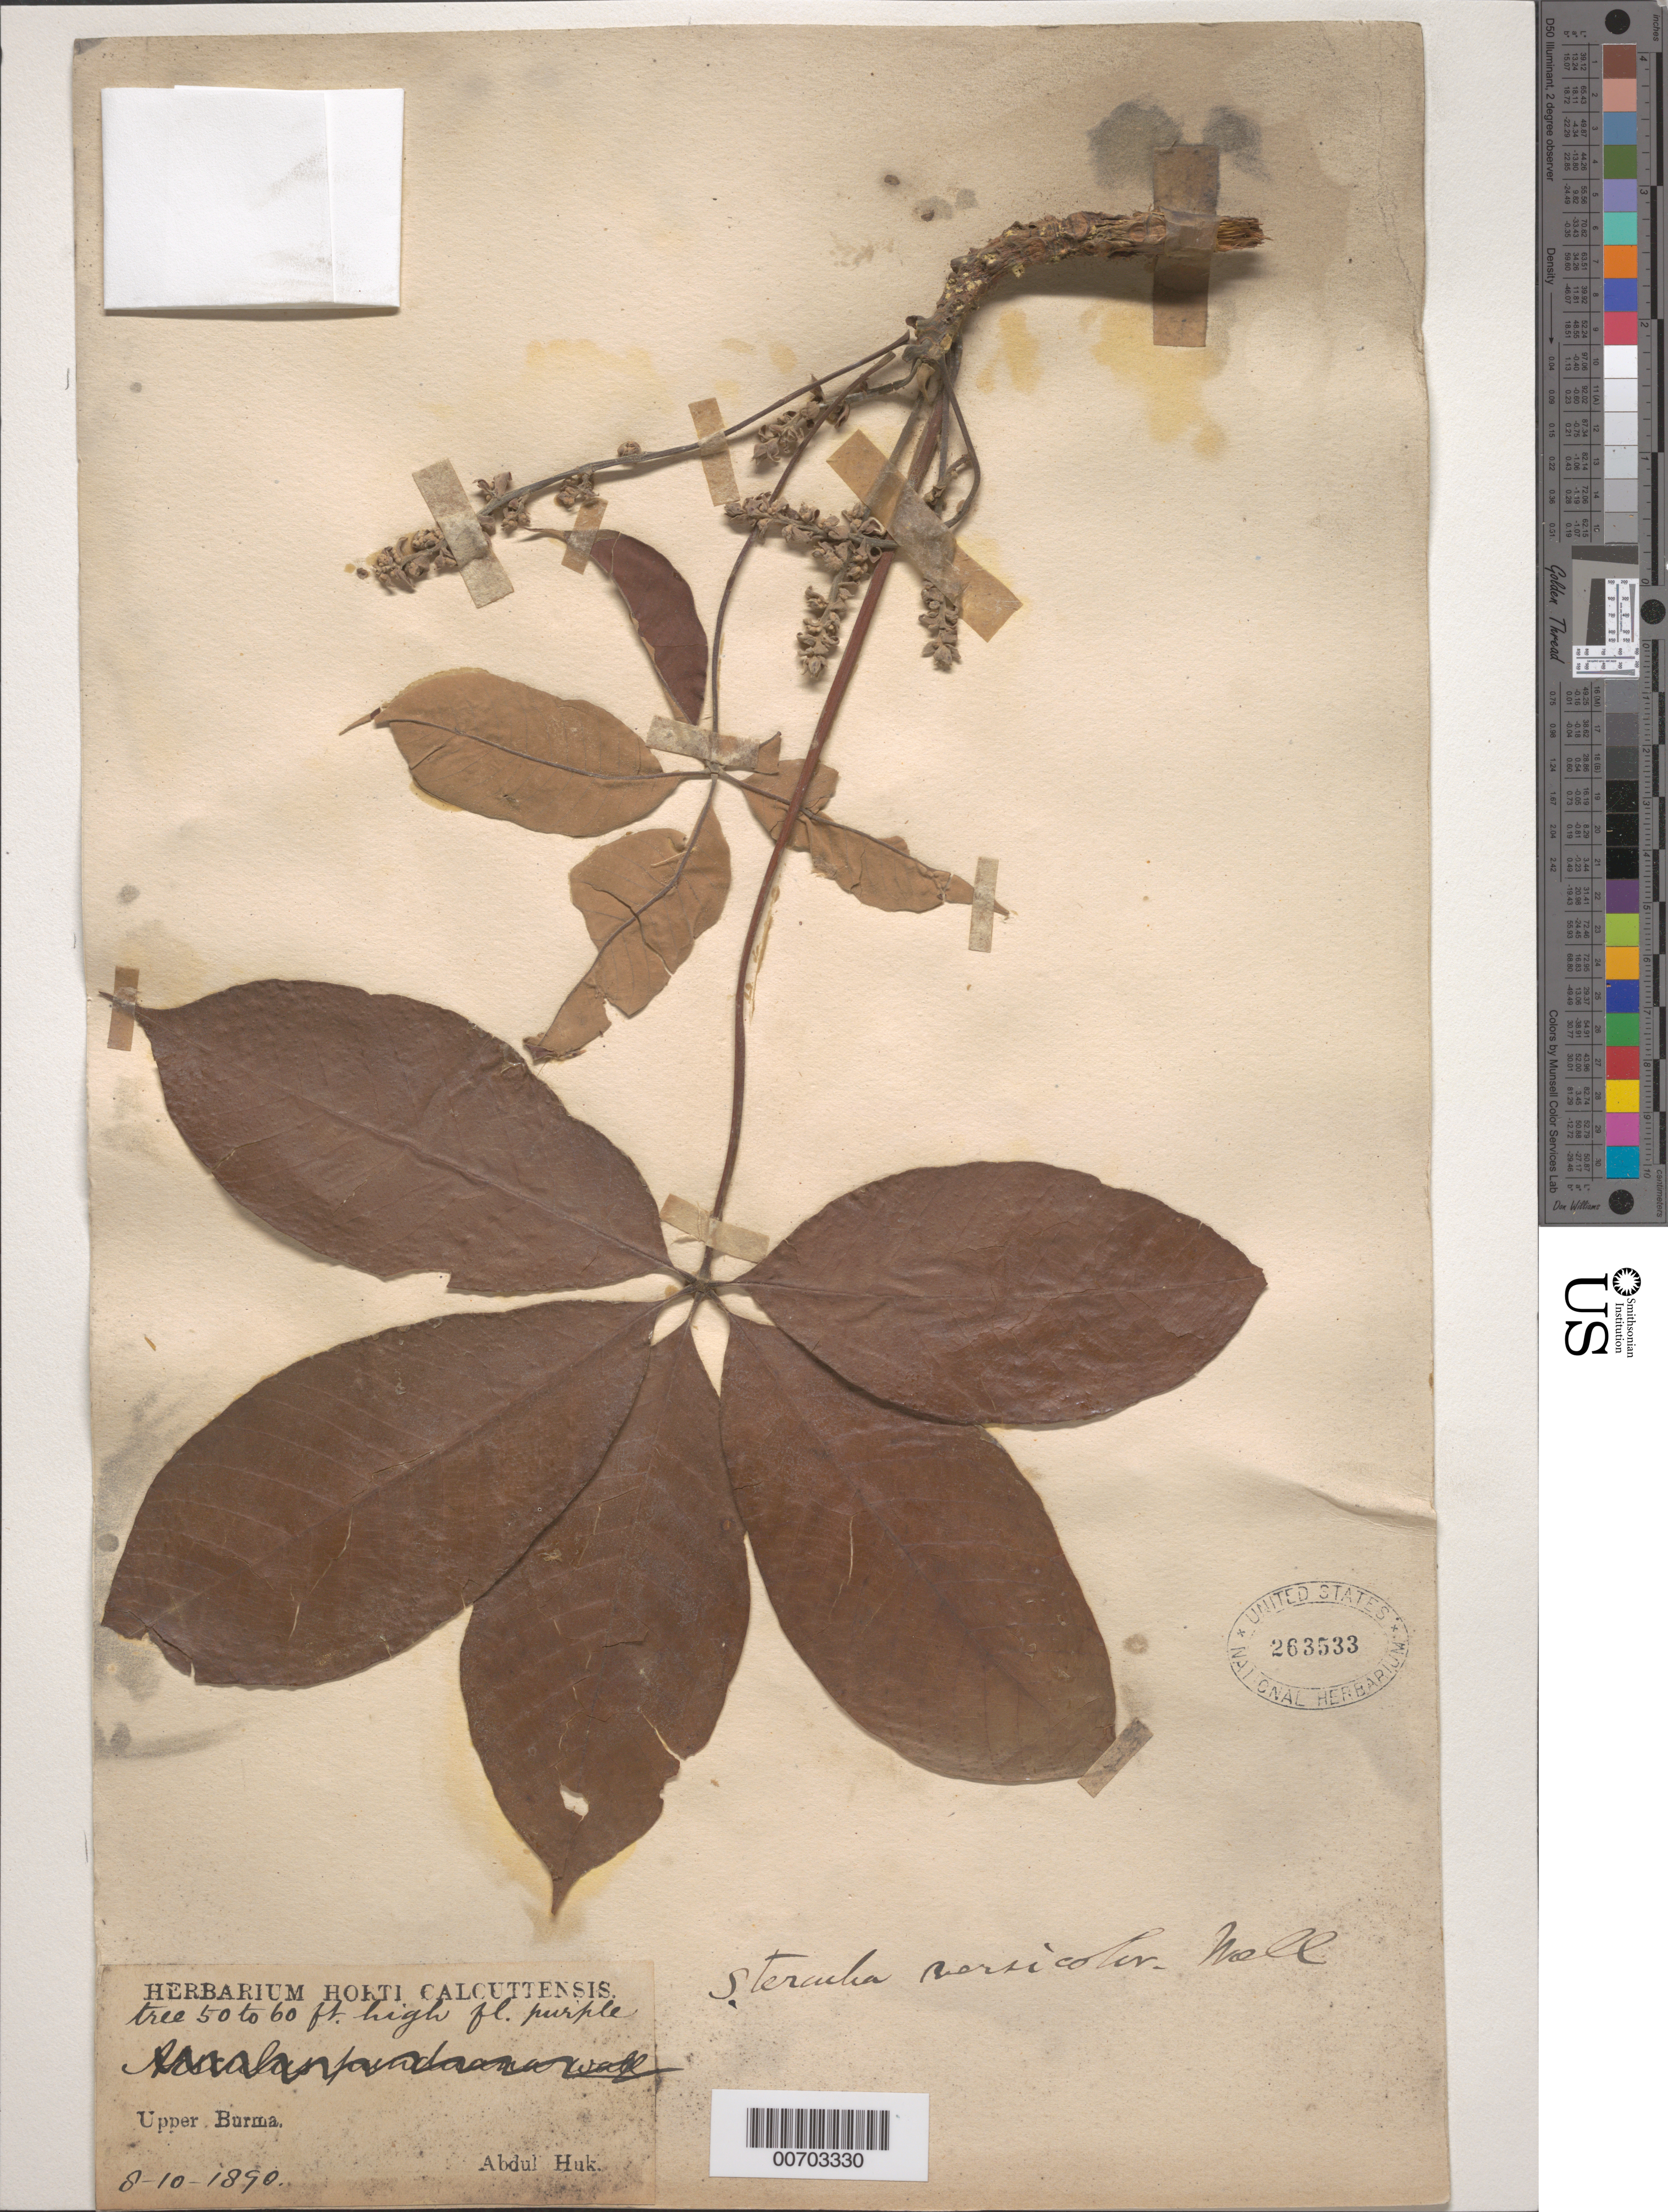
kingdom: Plantae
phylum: Tracheophyta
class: Magnoliopsida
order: Malvales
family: Malvaceae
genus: Sterculia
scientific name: Sterculia versicolor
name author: Wall.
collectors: A. Huk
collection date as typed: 08 Oct 1890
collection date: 1890-10-08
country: Myanmar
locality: Upper Burma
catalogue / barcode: US 263533